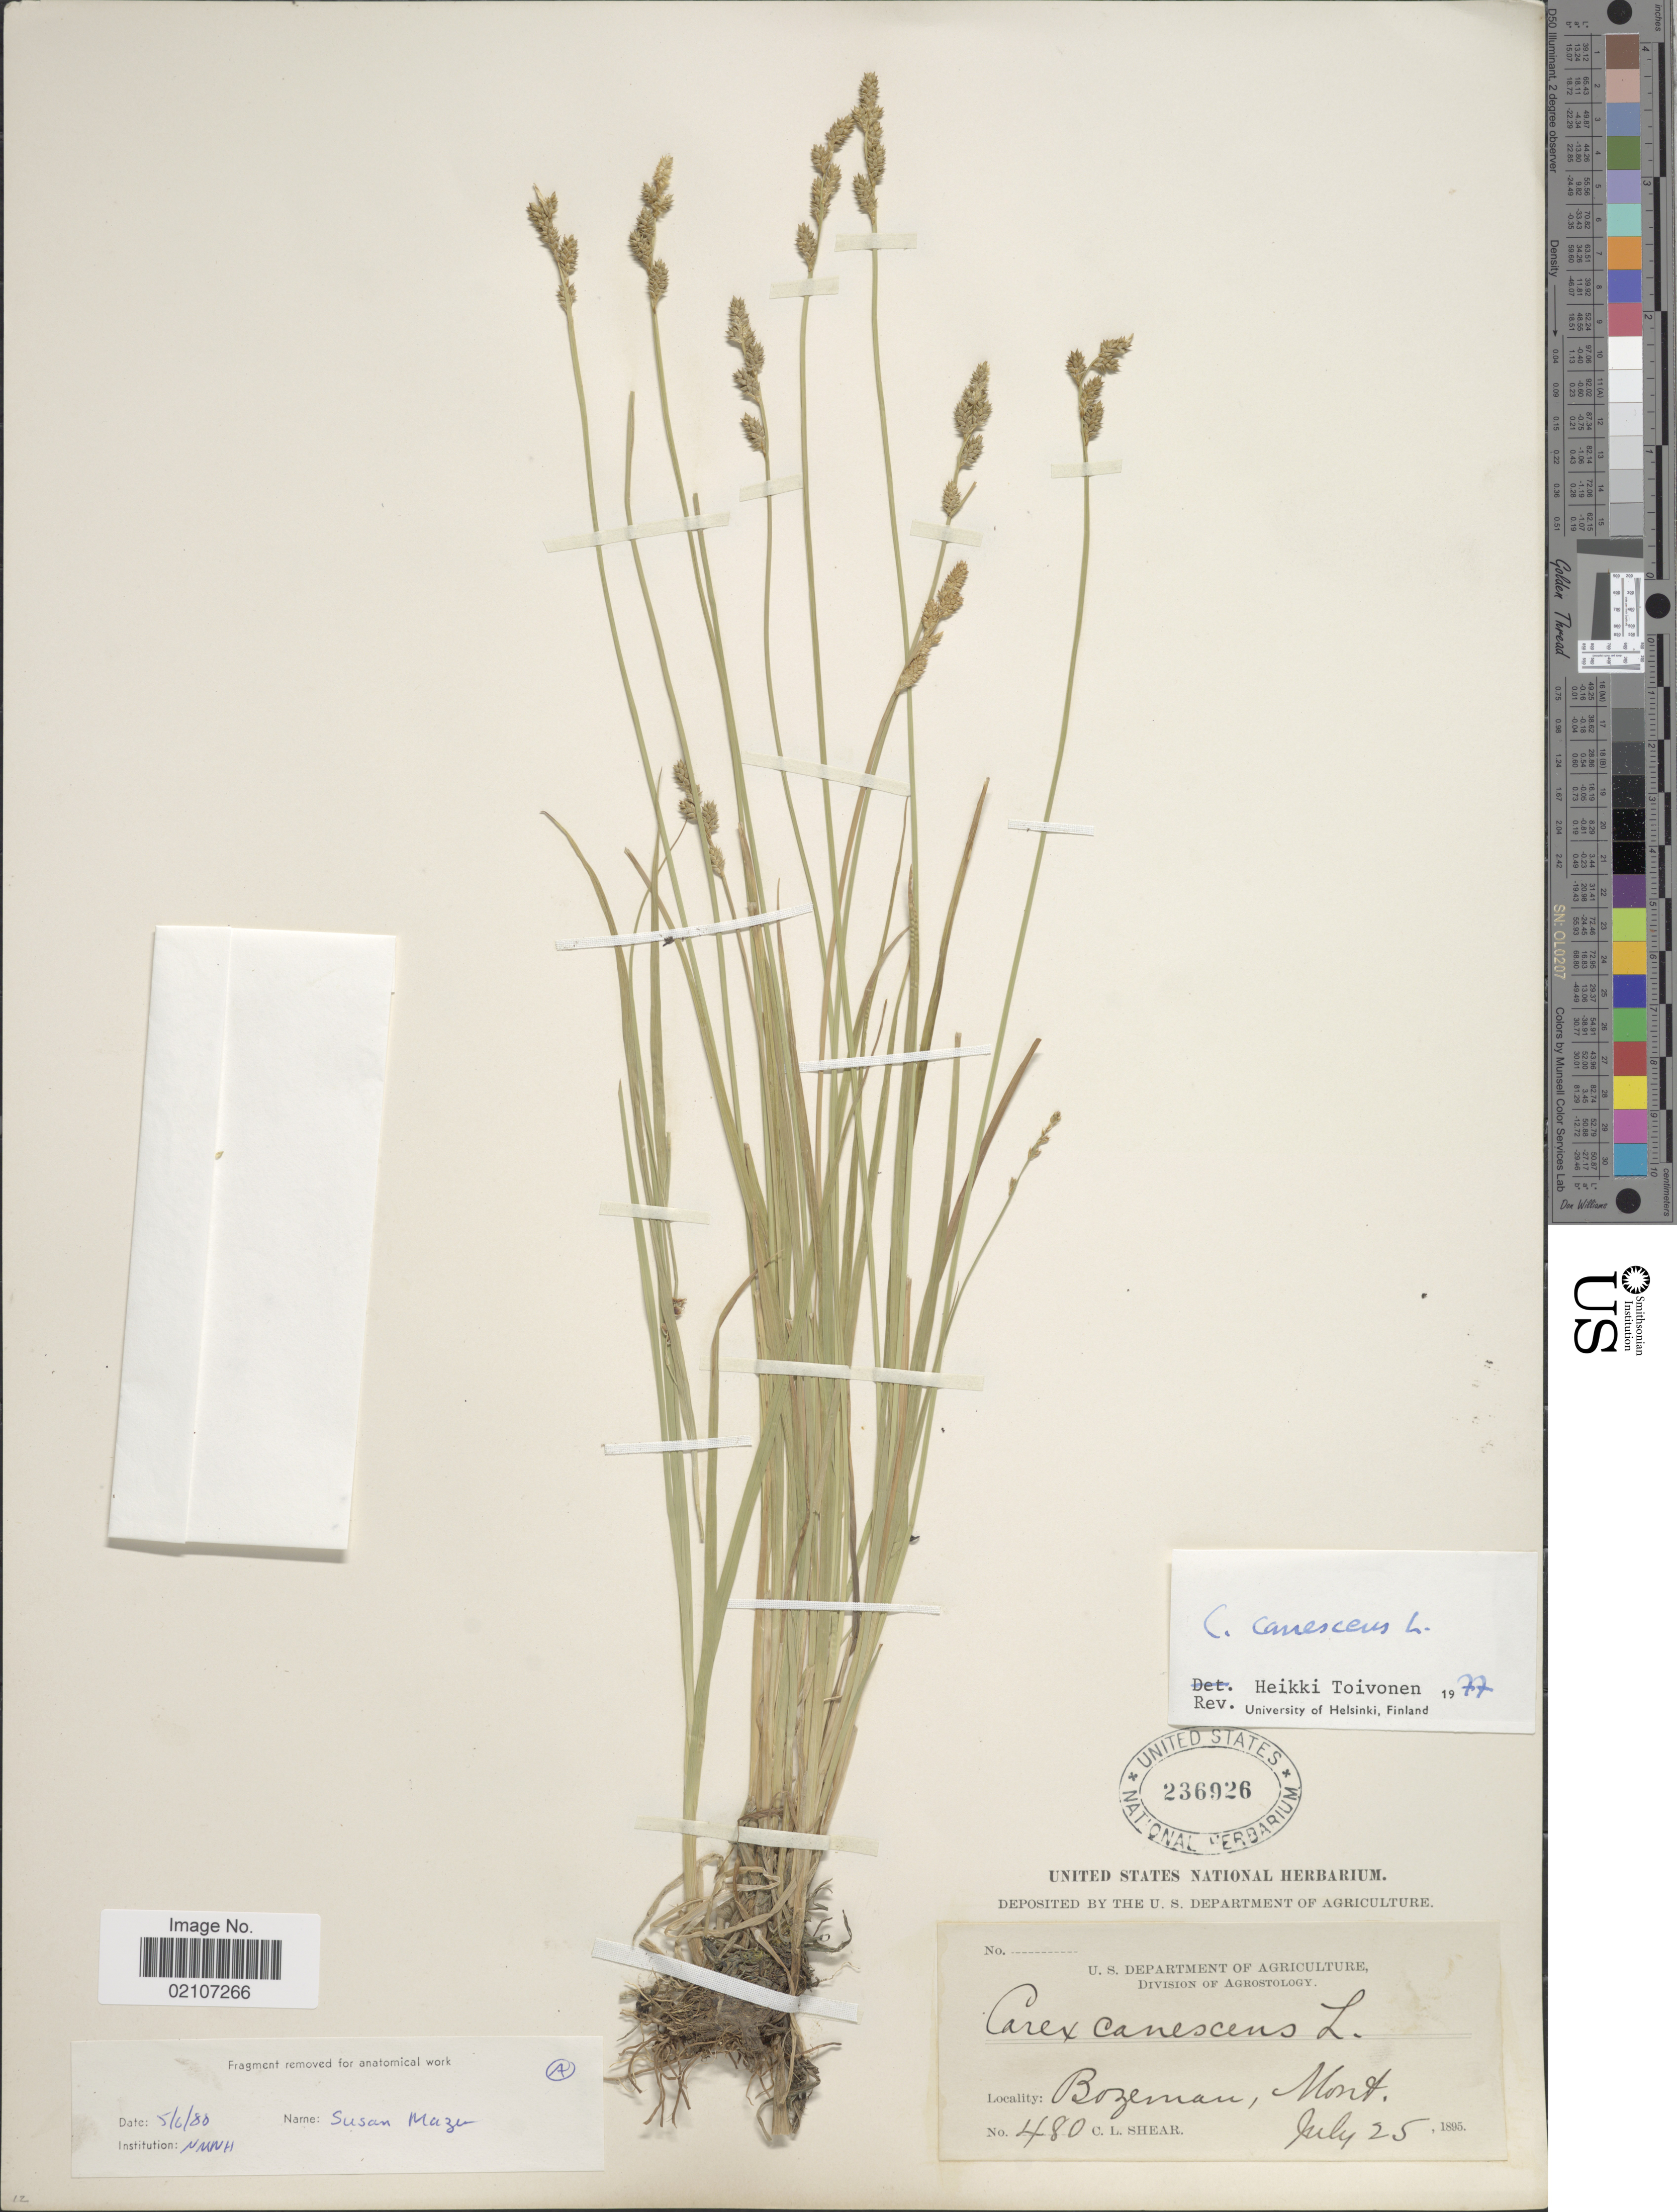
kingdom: Plantae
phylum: Tracheophyta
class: Liliopsida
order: Poales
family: Cyperaceae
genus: Carex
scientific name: Carex canescens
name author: L.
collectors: C. L. Shear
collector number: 480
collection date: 1895-07-25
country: United States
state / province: Montana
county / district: Gallatin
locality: Bozeman.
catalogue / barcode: US 236926